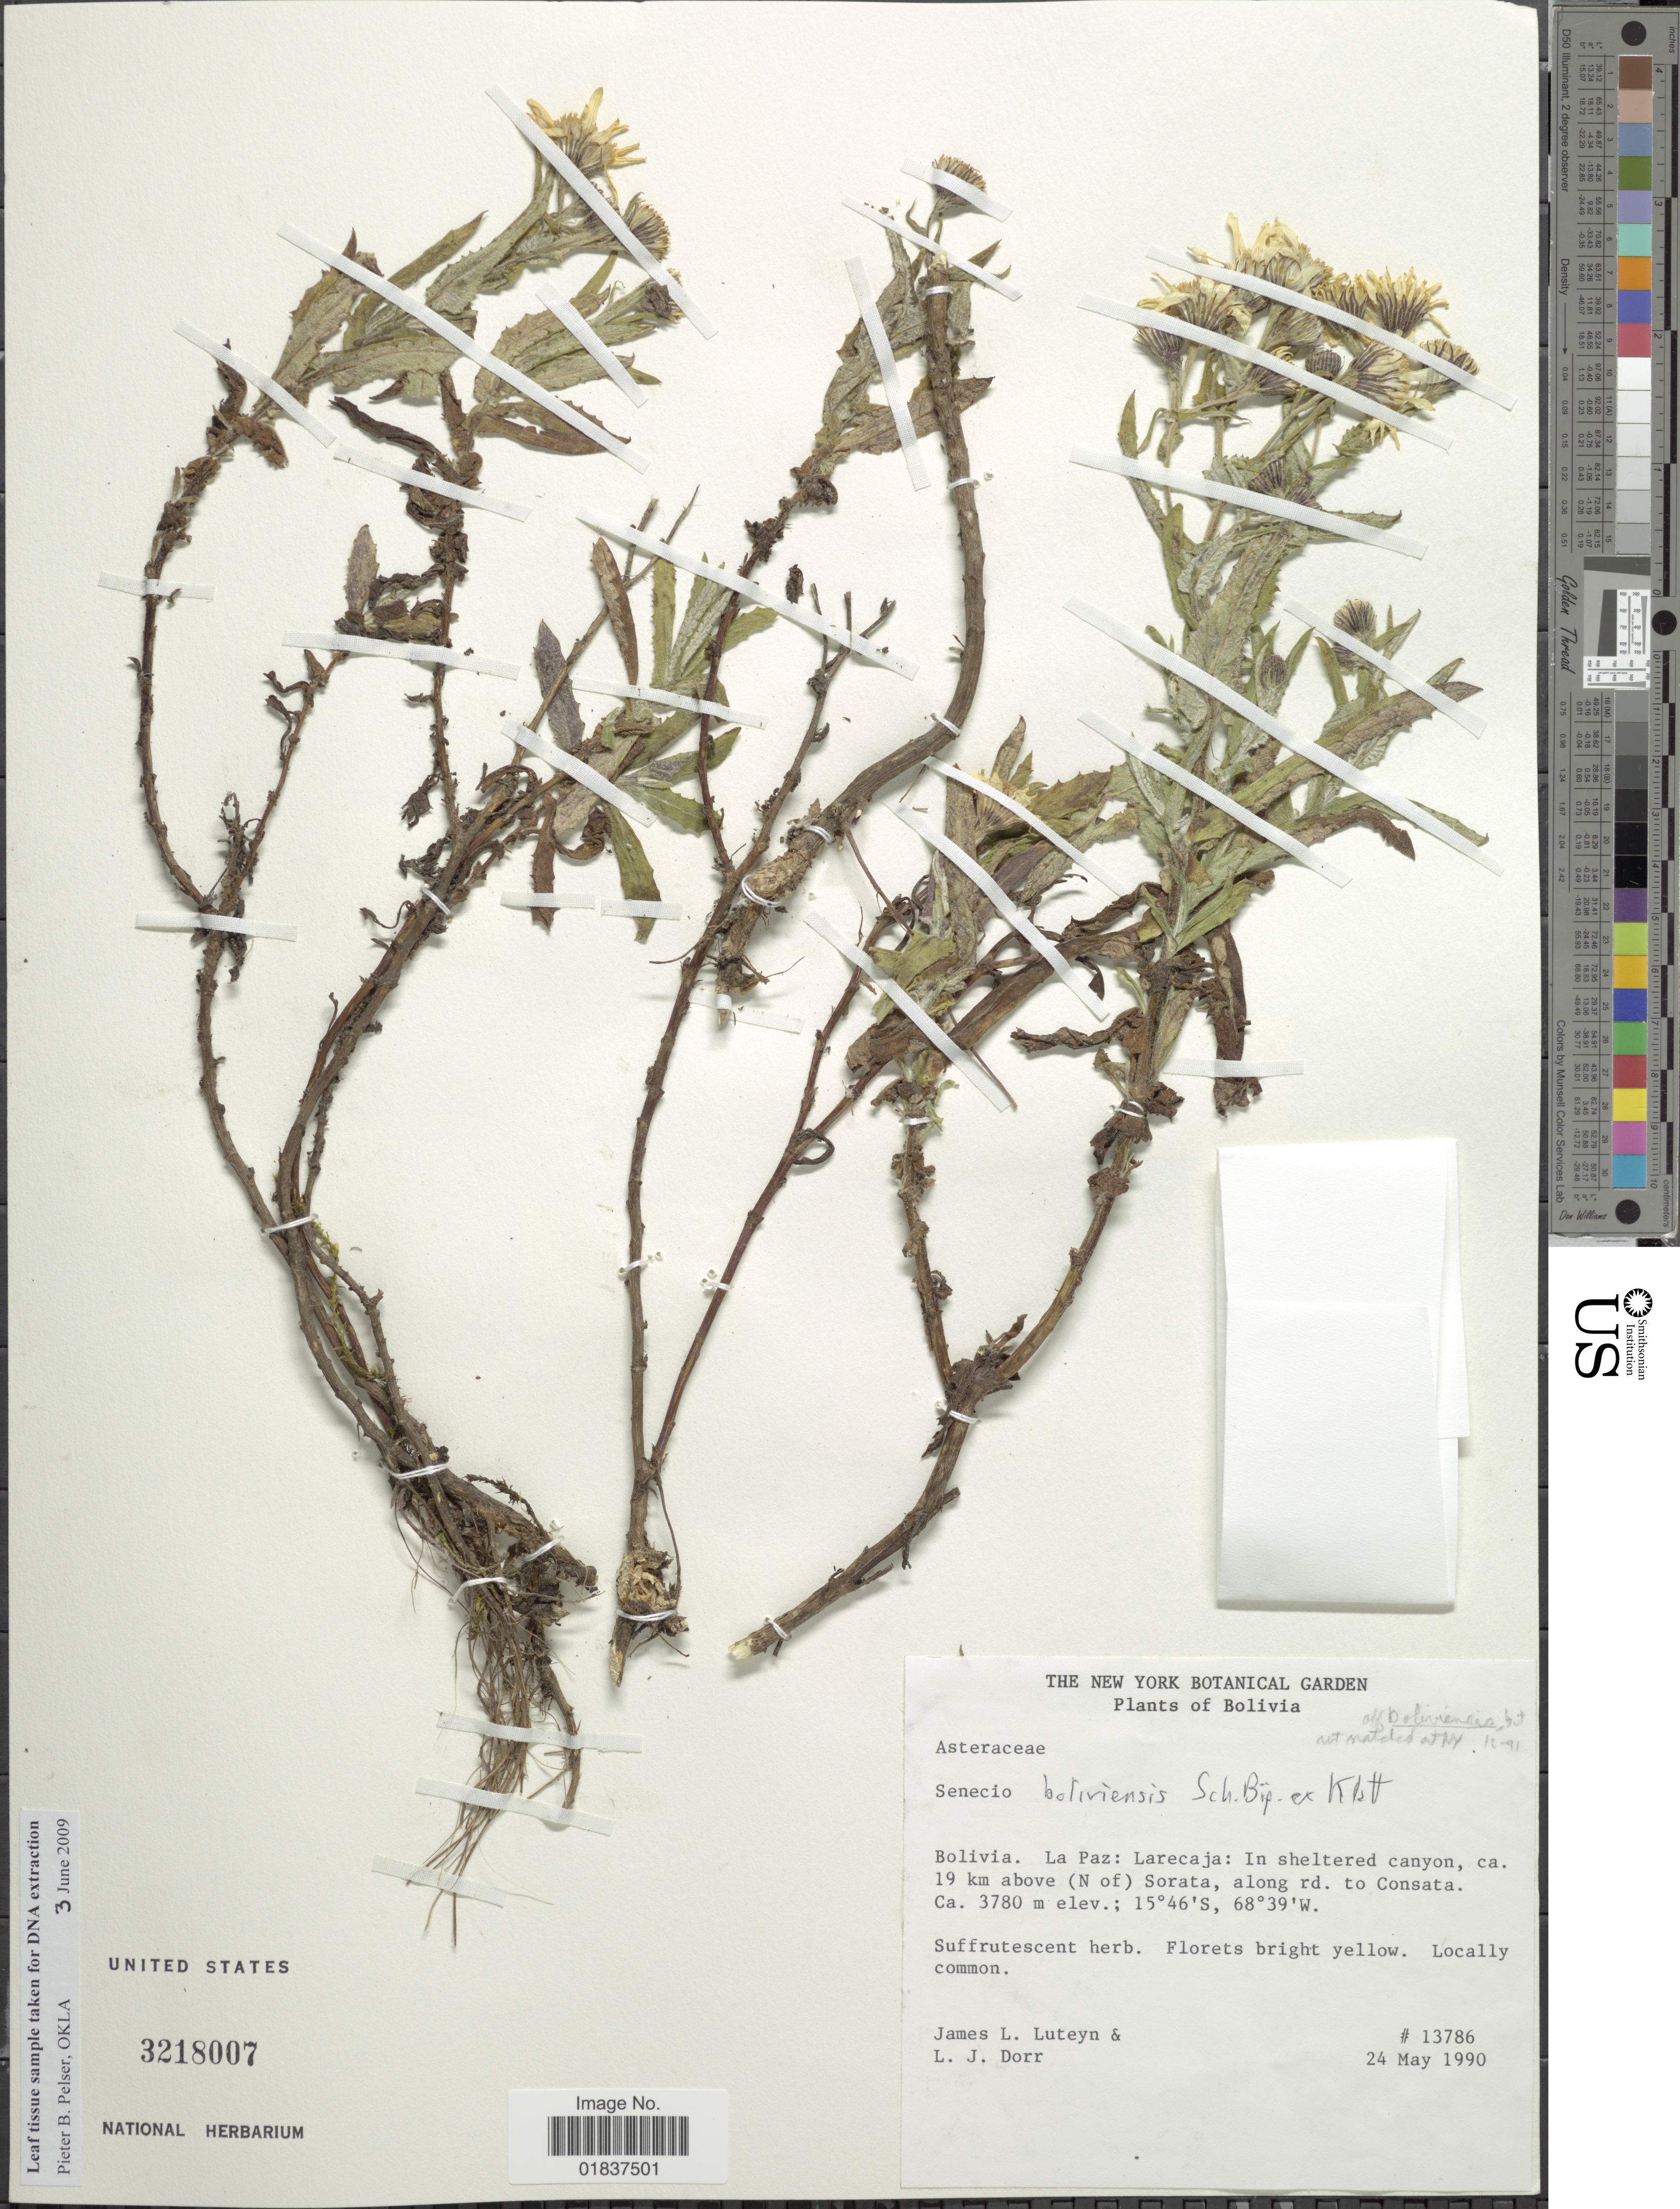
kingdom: Plantae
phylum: Tracheophyta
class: Magnoliopsida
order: Asterales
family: Asteraceae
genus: Senecio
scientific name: Senecio boliviensis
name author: Sch. Bip. ex Klatt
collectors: J. L. Luteyn & L. J. Dorr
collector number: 13786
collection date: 1990-05-24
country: Bolivia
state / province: La Paz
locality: La Paz: Larecaja: In sheltered canyon, ca. 19 km above (N of) Sorata, along rd. to Consata.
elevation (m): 3780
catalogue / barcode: US 3218007